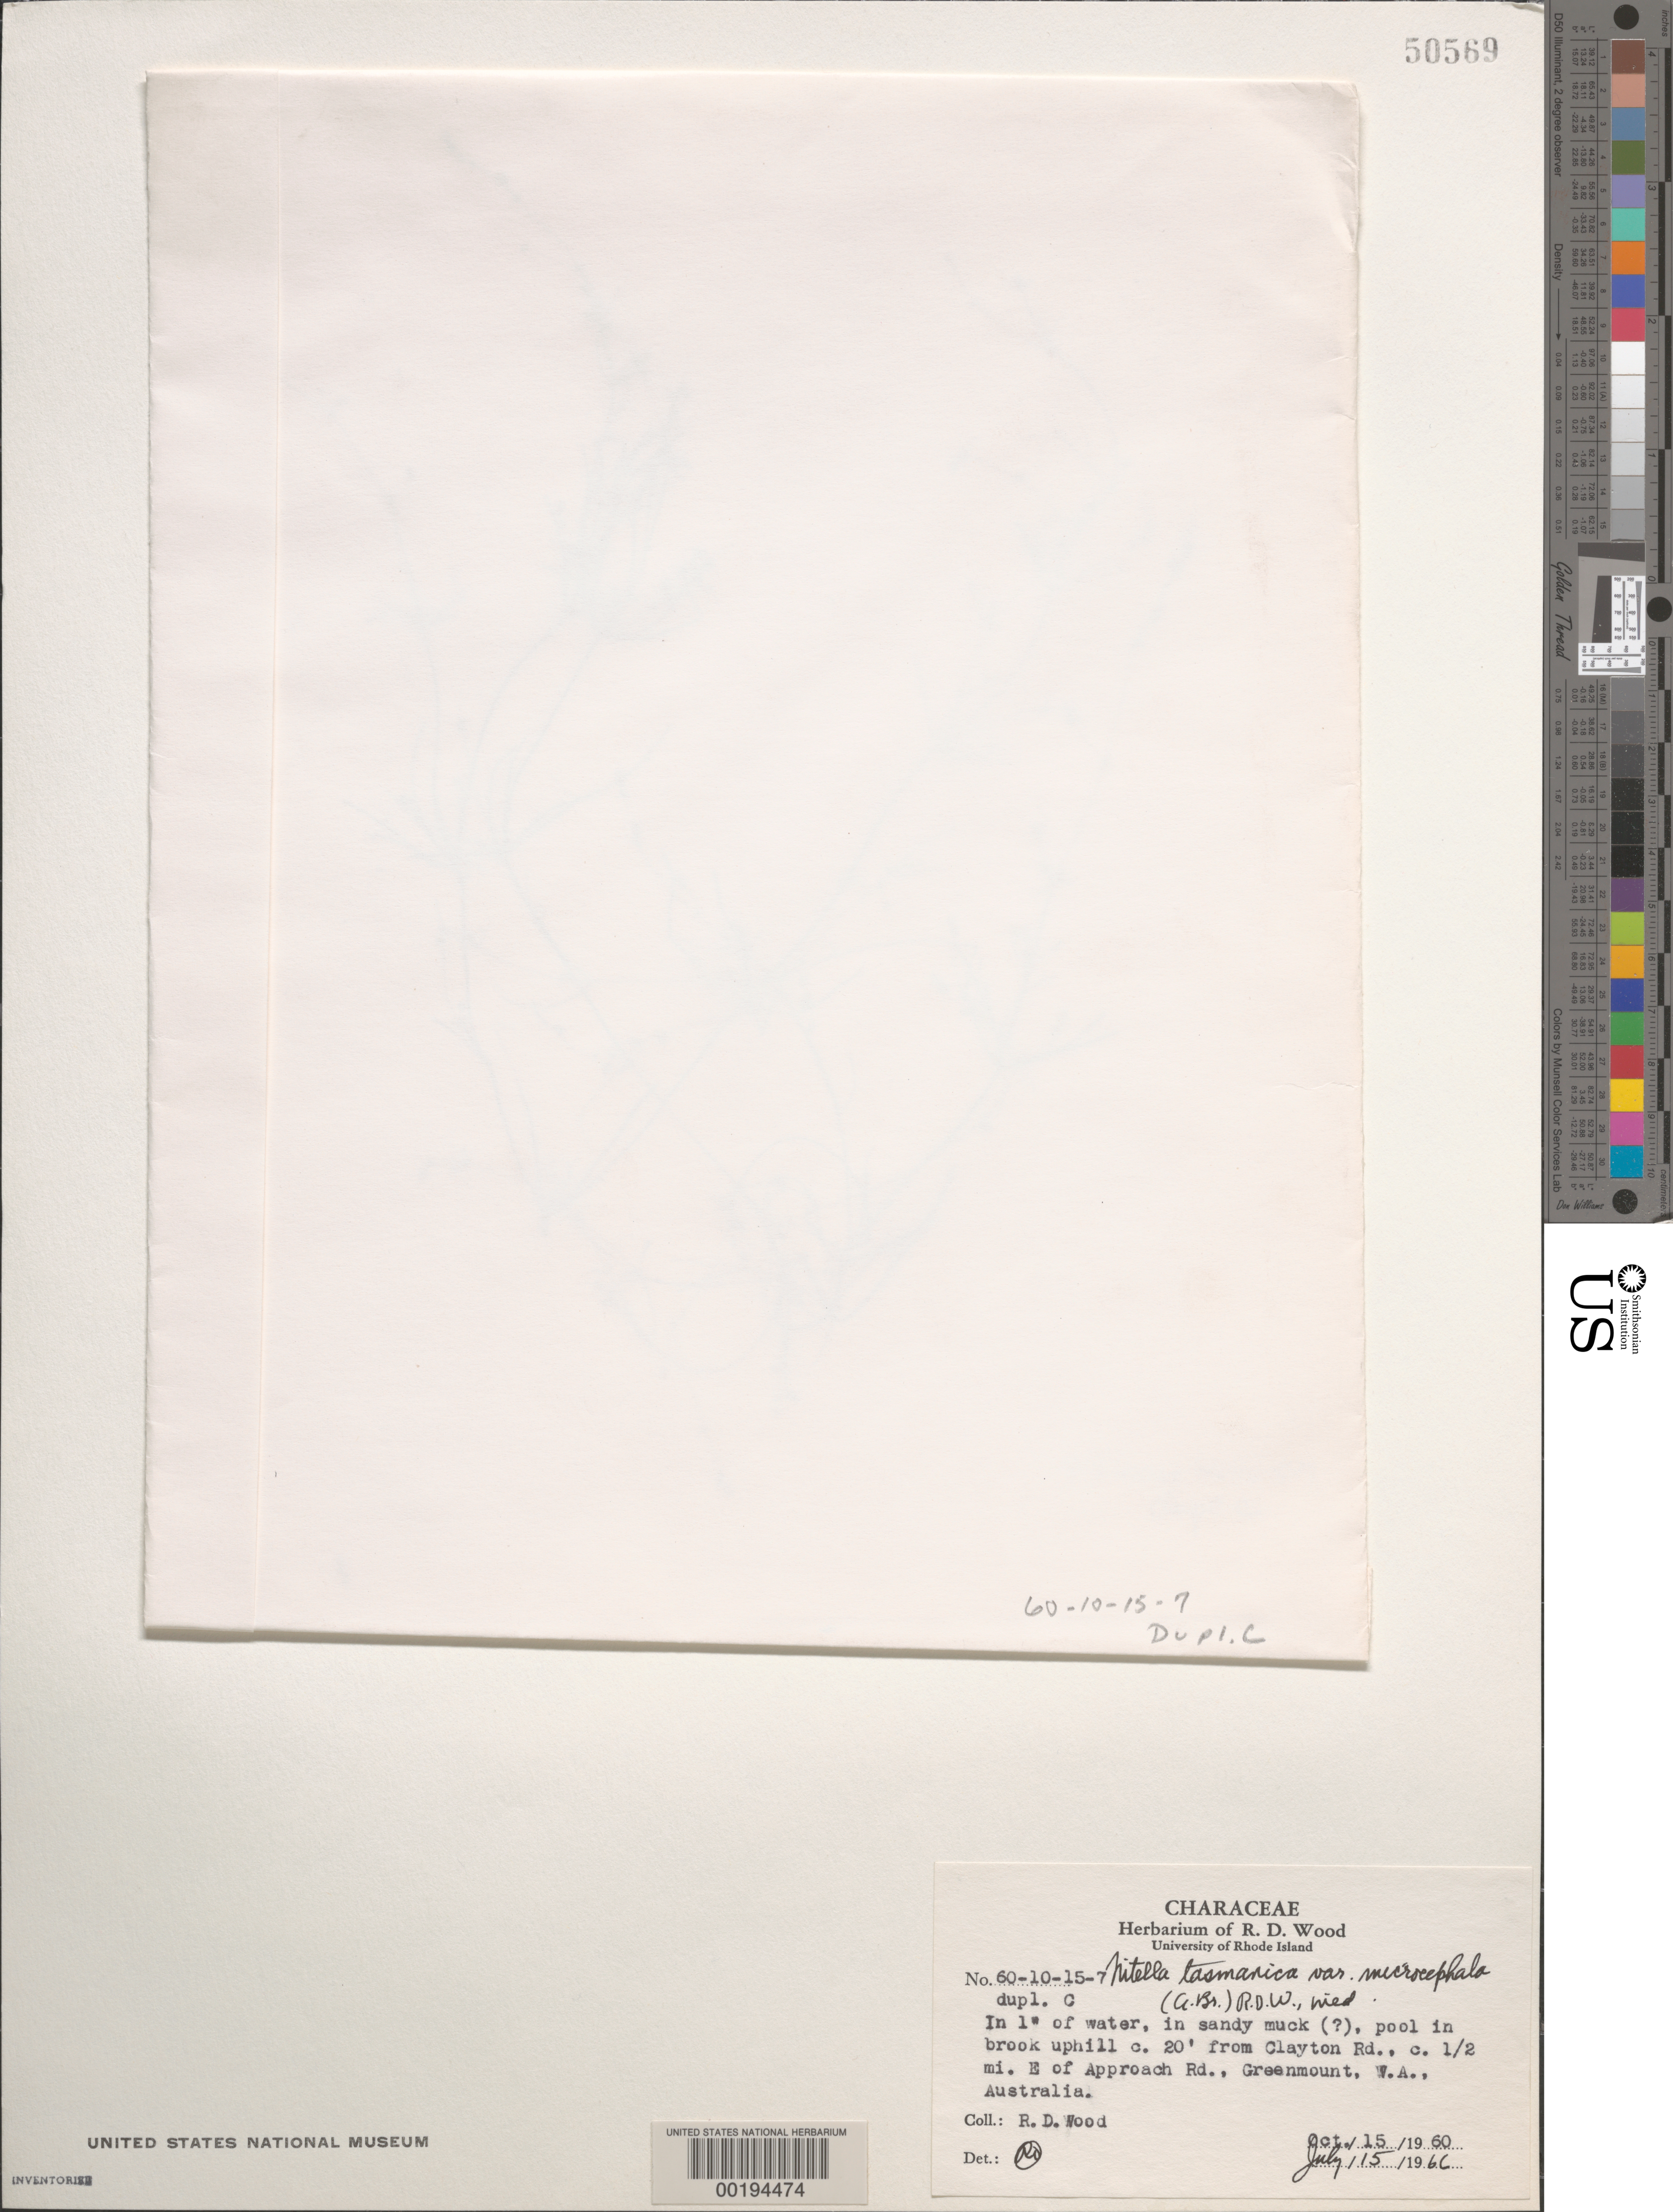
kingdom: Plantae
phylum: Charophyta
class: Charophyceae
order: Charales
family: Characeae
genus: Nitella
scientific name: Nitella tasmanica var. microcephala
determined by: Wood, R. D.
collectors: R. Wood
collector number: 60-10-15-7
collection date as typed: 15 Oct 1960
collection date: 1960-10-15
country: Australia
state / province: Western Australia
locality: Greenmount, ca. 0.5 mile east of approach road, near clayton road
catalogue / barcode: US 50569